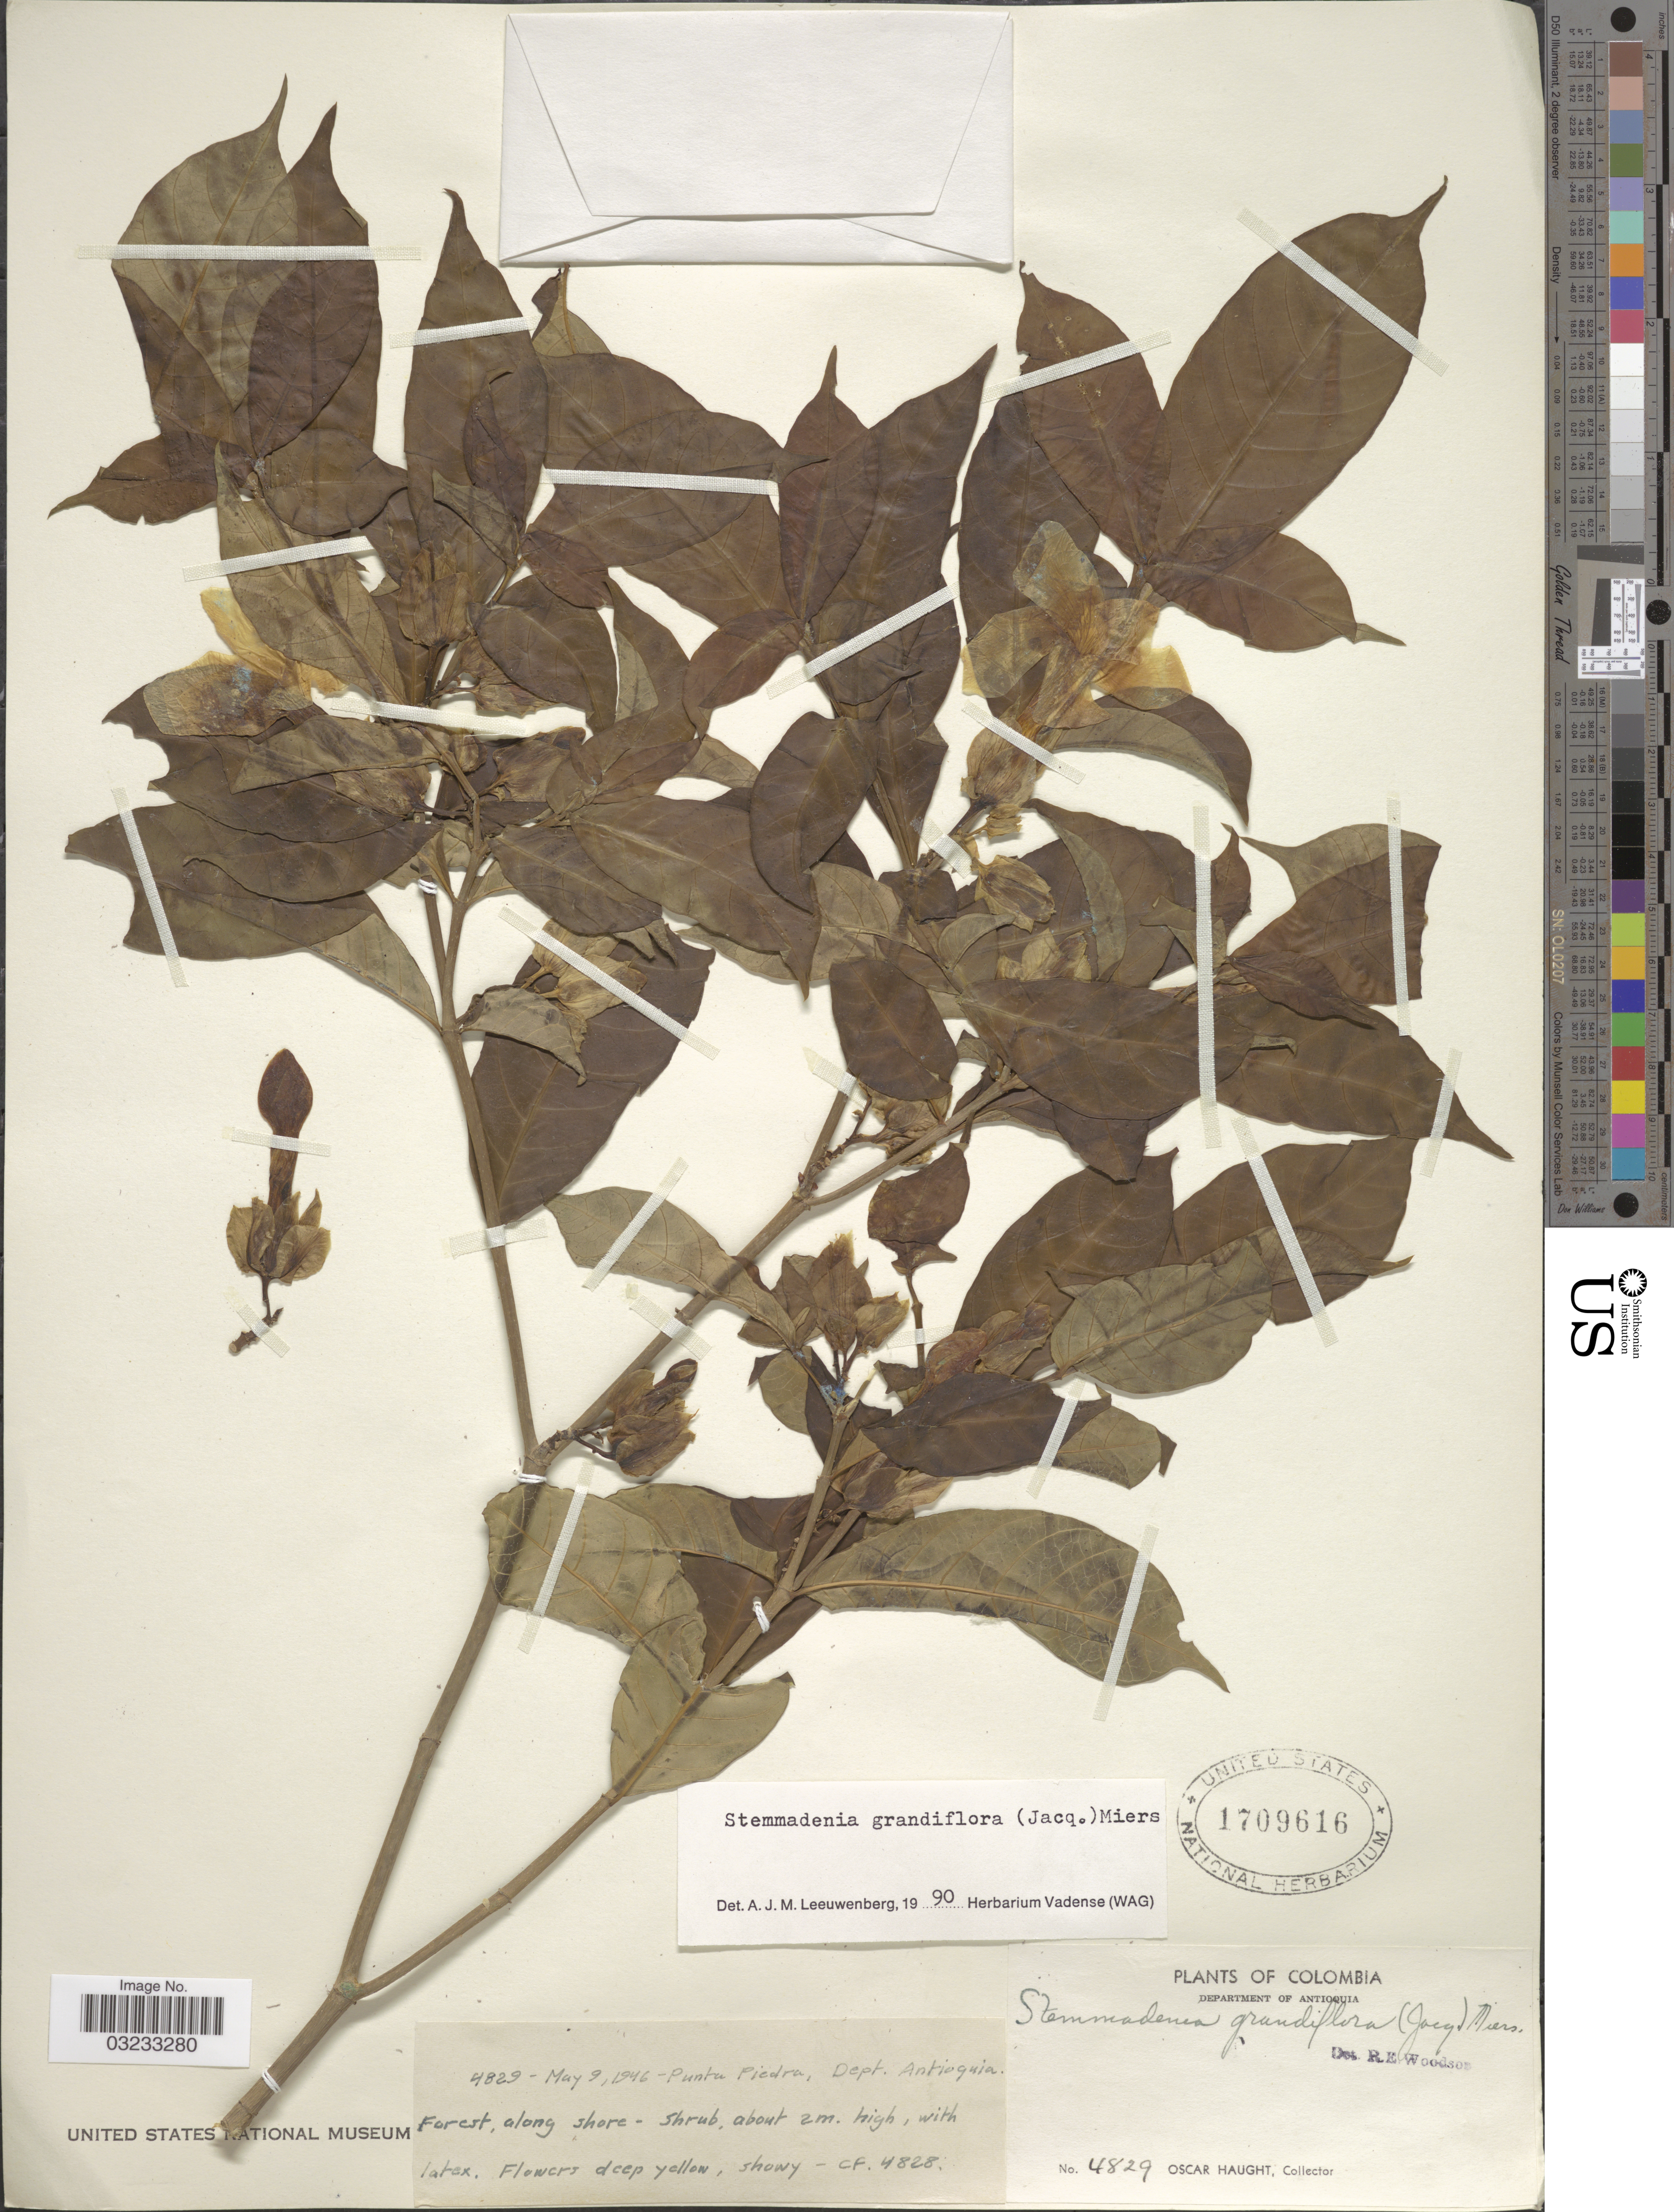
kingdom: Plantae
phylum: Tracheophyta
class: Magnoliopsida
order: Gentianales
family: Apocynaceae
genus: Stemmadenia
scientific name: Stemmadenia grandiflora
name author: (Jacq.) Miers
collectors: O. L. Haught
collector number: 4829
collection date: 1946-05-09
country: Colombia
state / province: Antioquia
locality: Punta Piedra, Department of Antioquia.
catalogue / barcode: US 1709616